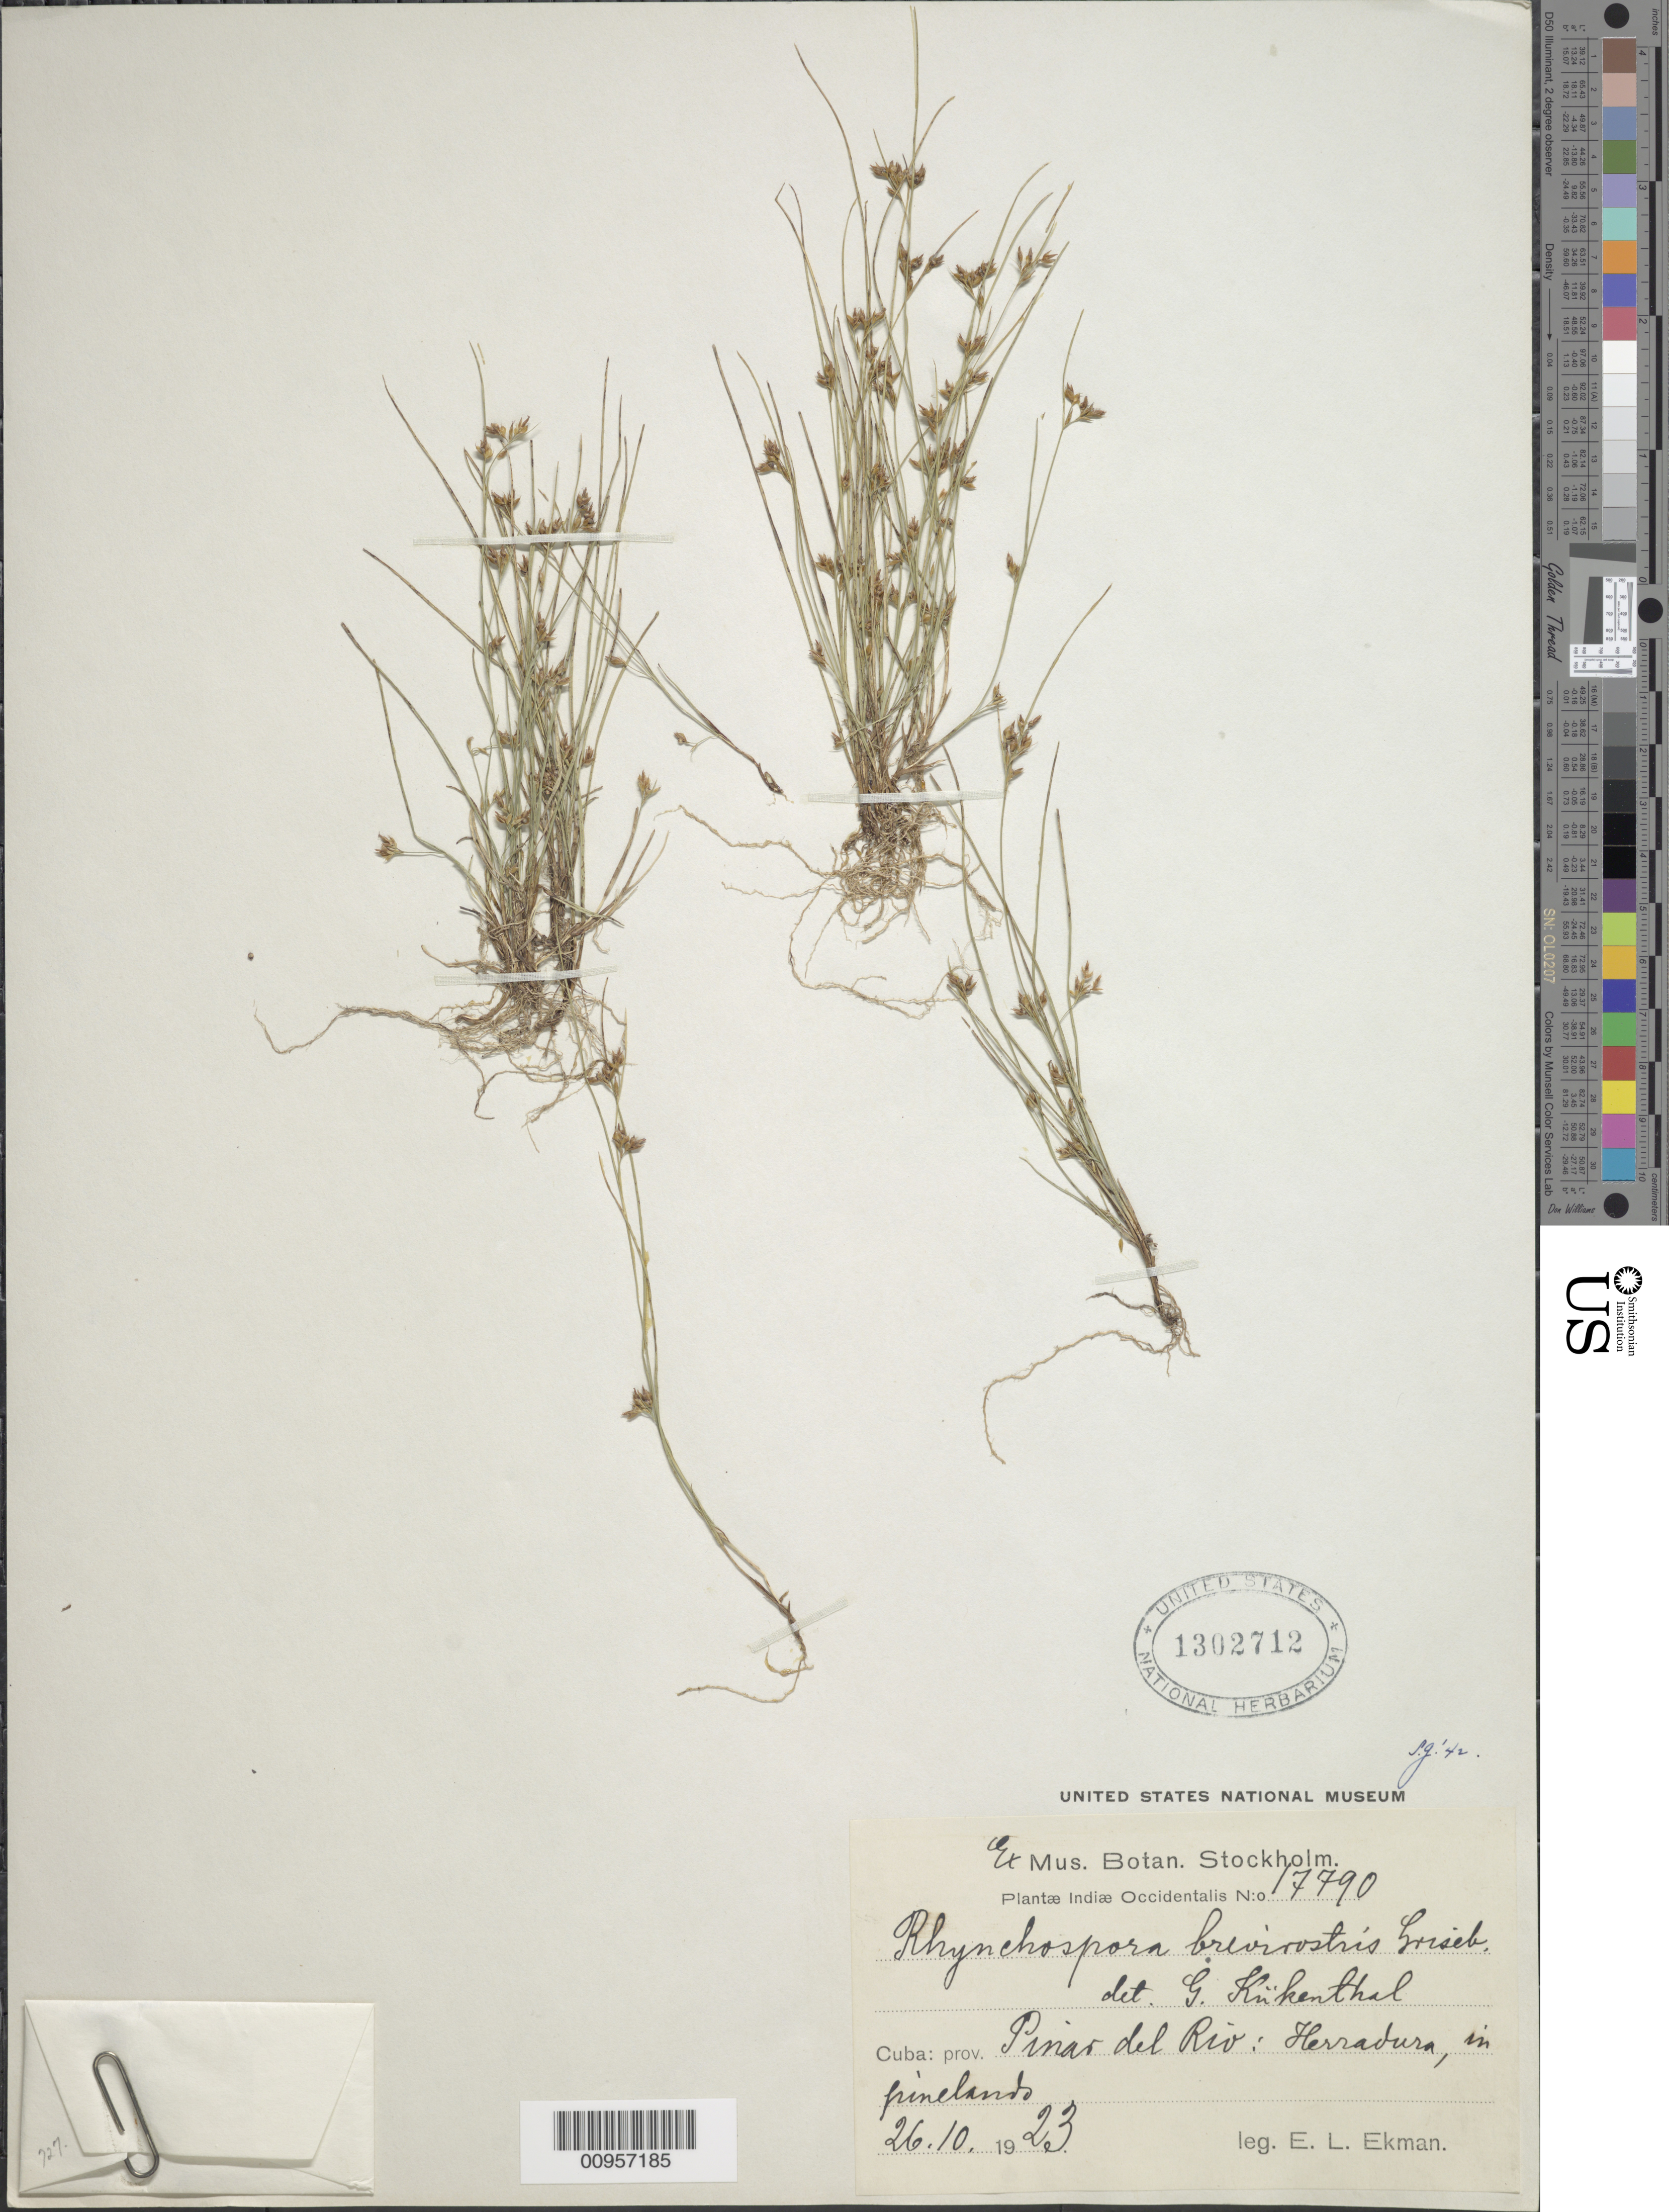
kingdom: Plantae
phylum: Tracheophyta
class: Liliopsida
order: Poales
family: Cyperaceae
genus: Rhynchospora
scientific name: Rhynchospora brevirostris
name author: Griseb.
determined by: Gale, S.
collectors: E. L. Ekman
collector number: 17790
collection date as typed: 26 Oct 1923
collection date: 1923-10-26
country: Cuba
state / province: Pinar del Rio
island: Cuba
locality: Herradura, pinelands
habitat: In pinelands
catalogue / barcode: US 1302712